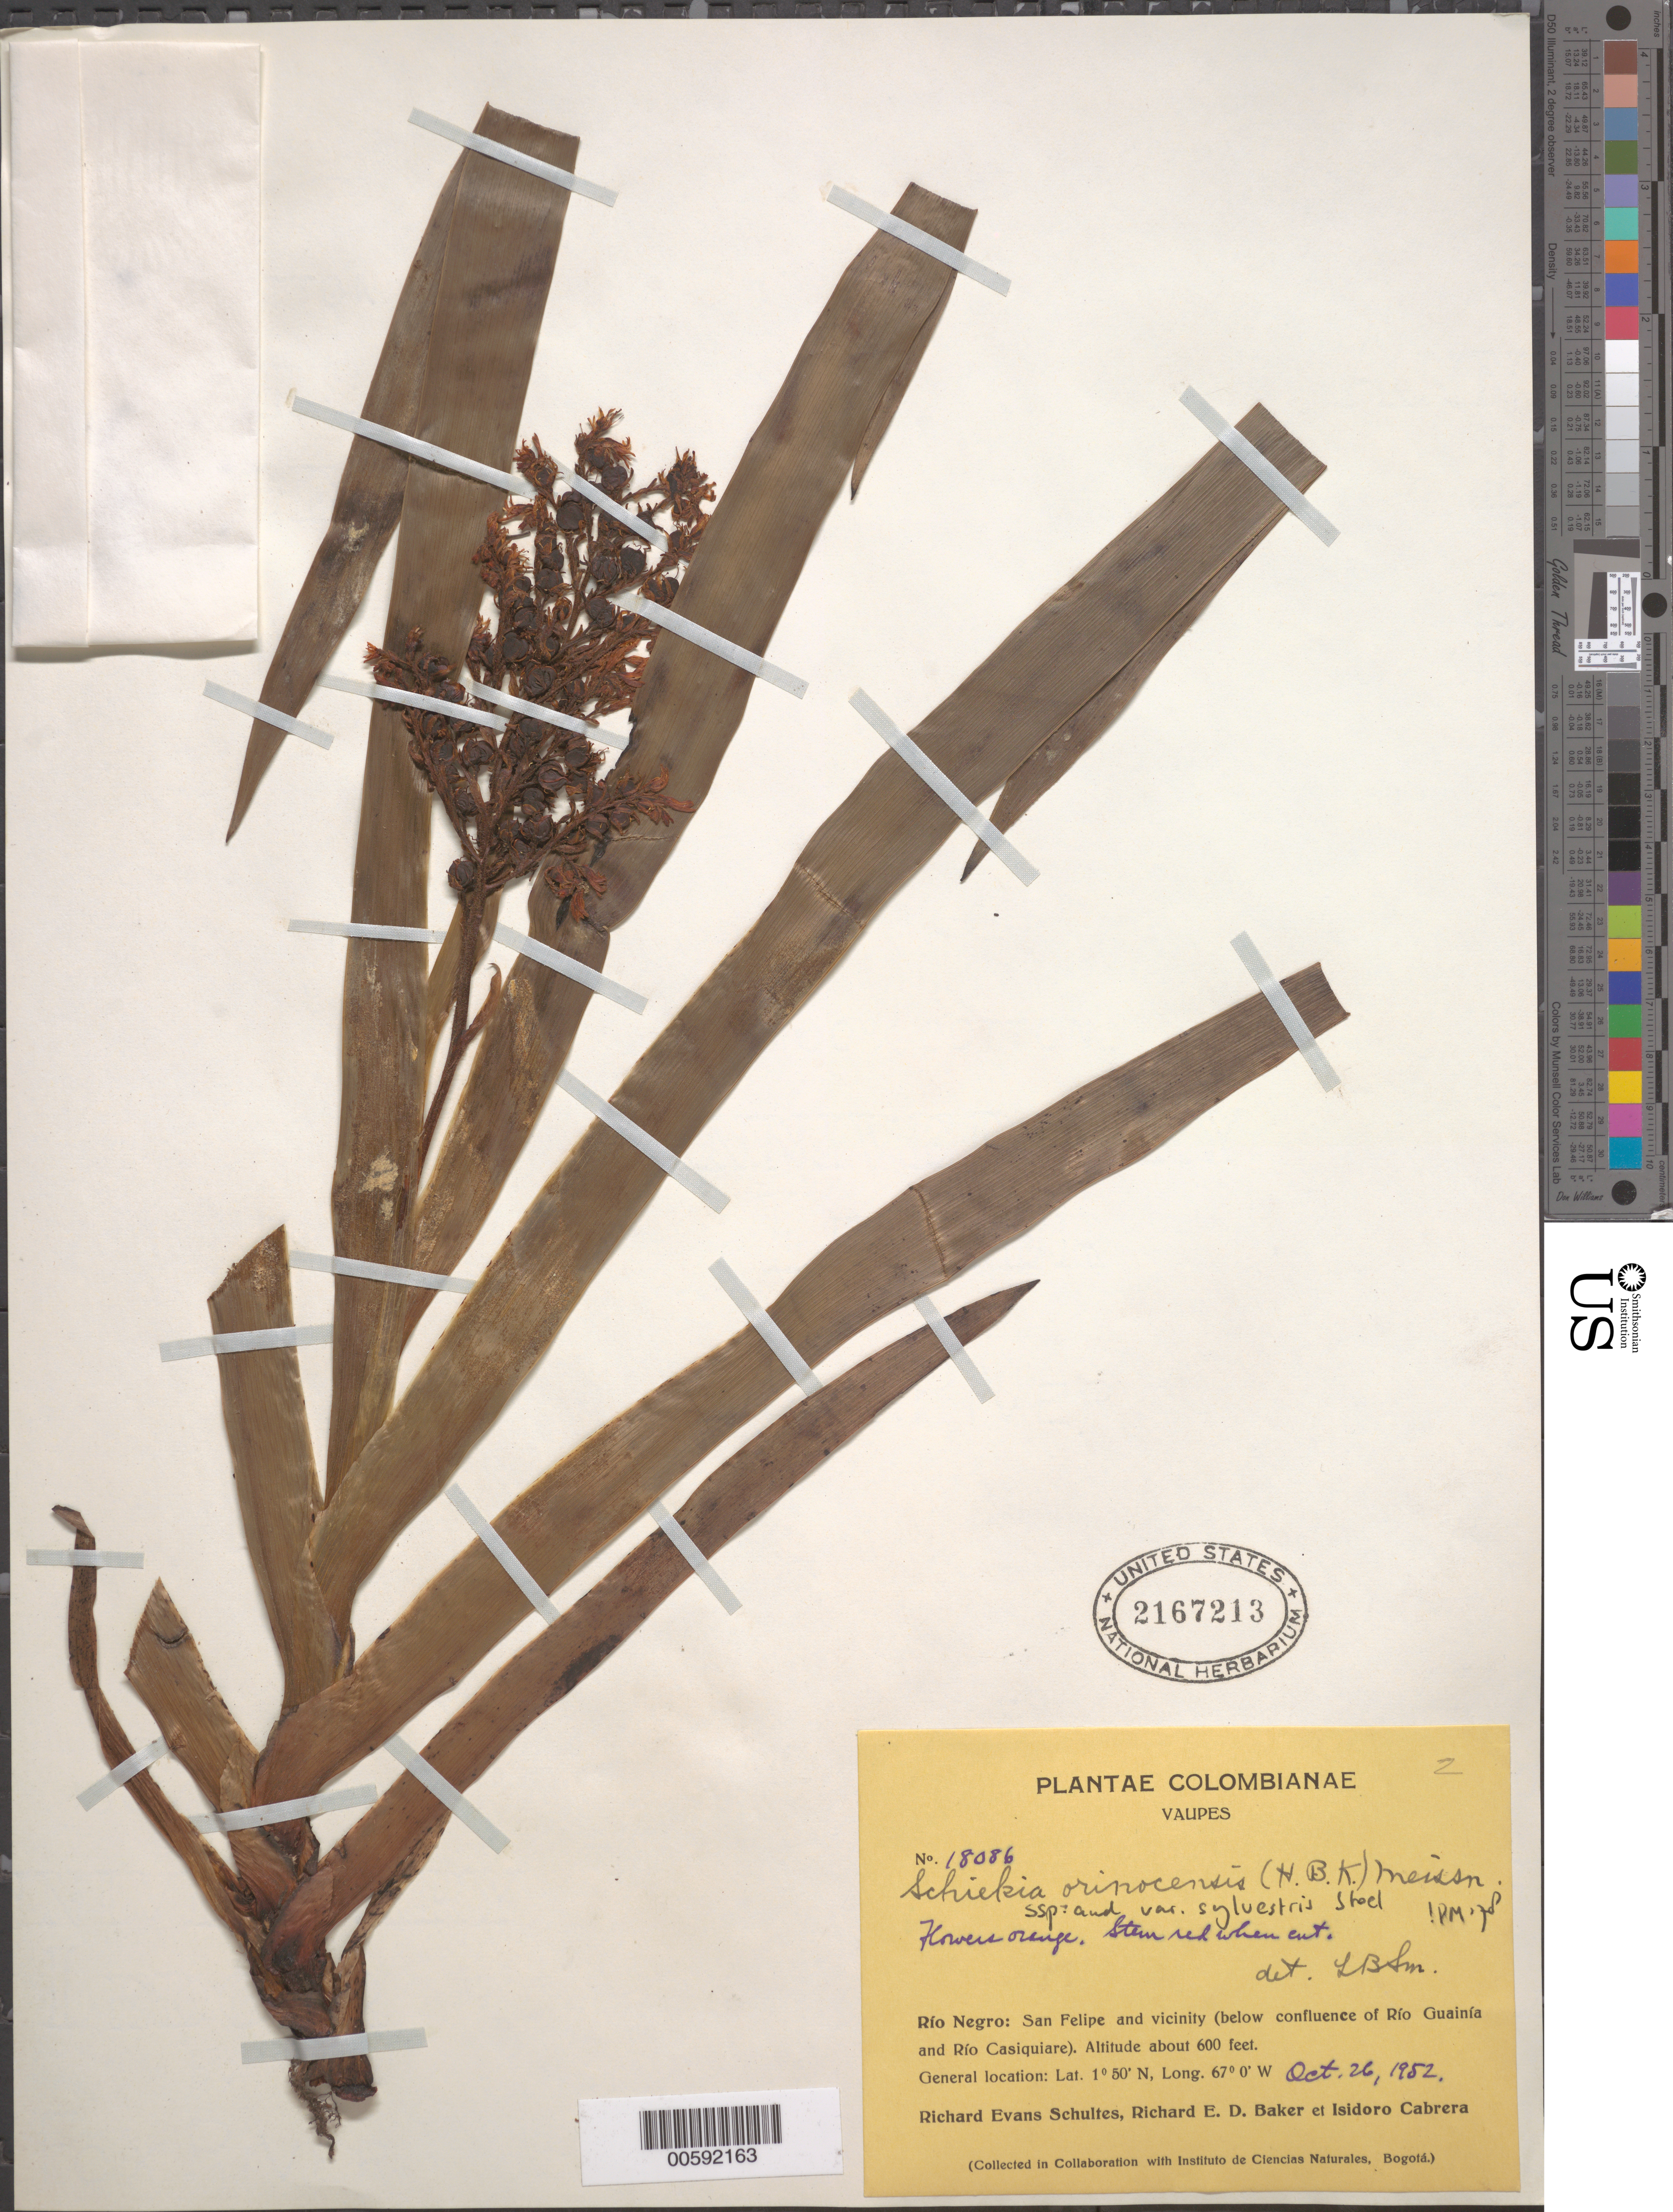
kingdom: Plantae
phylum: Tracheophyta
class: Liliopsida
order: Commelinales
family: Haemodoraceae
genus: Schiekia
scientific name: Schiekia orinocensis subsp. silvestris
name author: Maas & Stoel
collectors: R. E. Schultes & I. Cabrera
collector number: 18086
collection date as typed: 26 Oct 1952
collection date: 1952-10-26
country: Colombia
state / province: Vaupés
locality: Rio Negro, San Felipe, confluence of Rio Guainia and Rio Casiquiare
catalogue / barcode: US 2167213